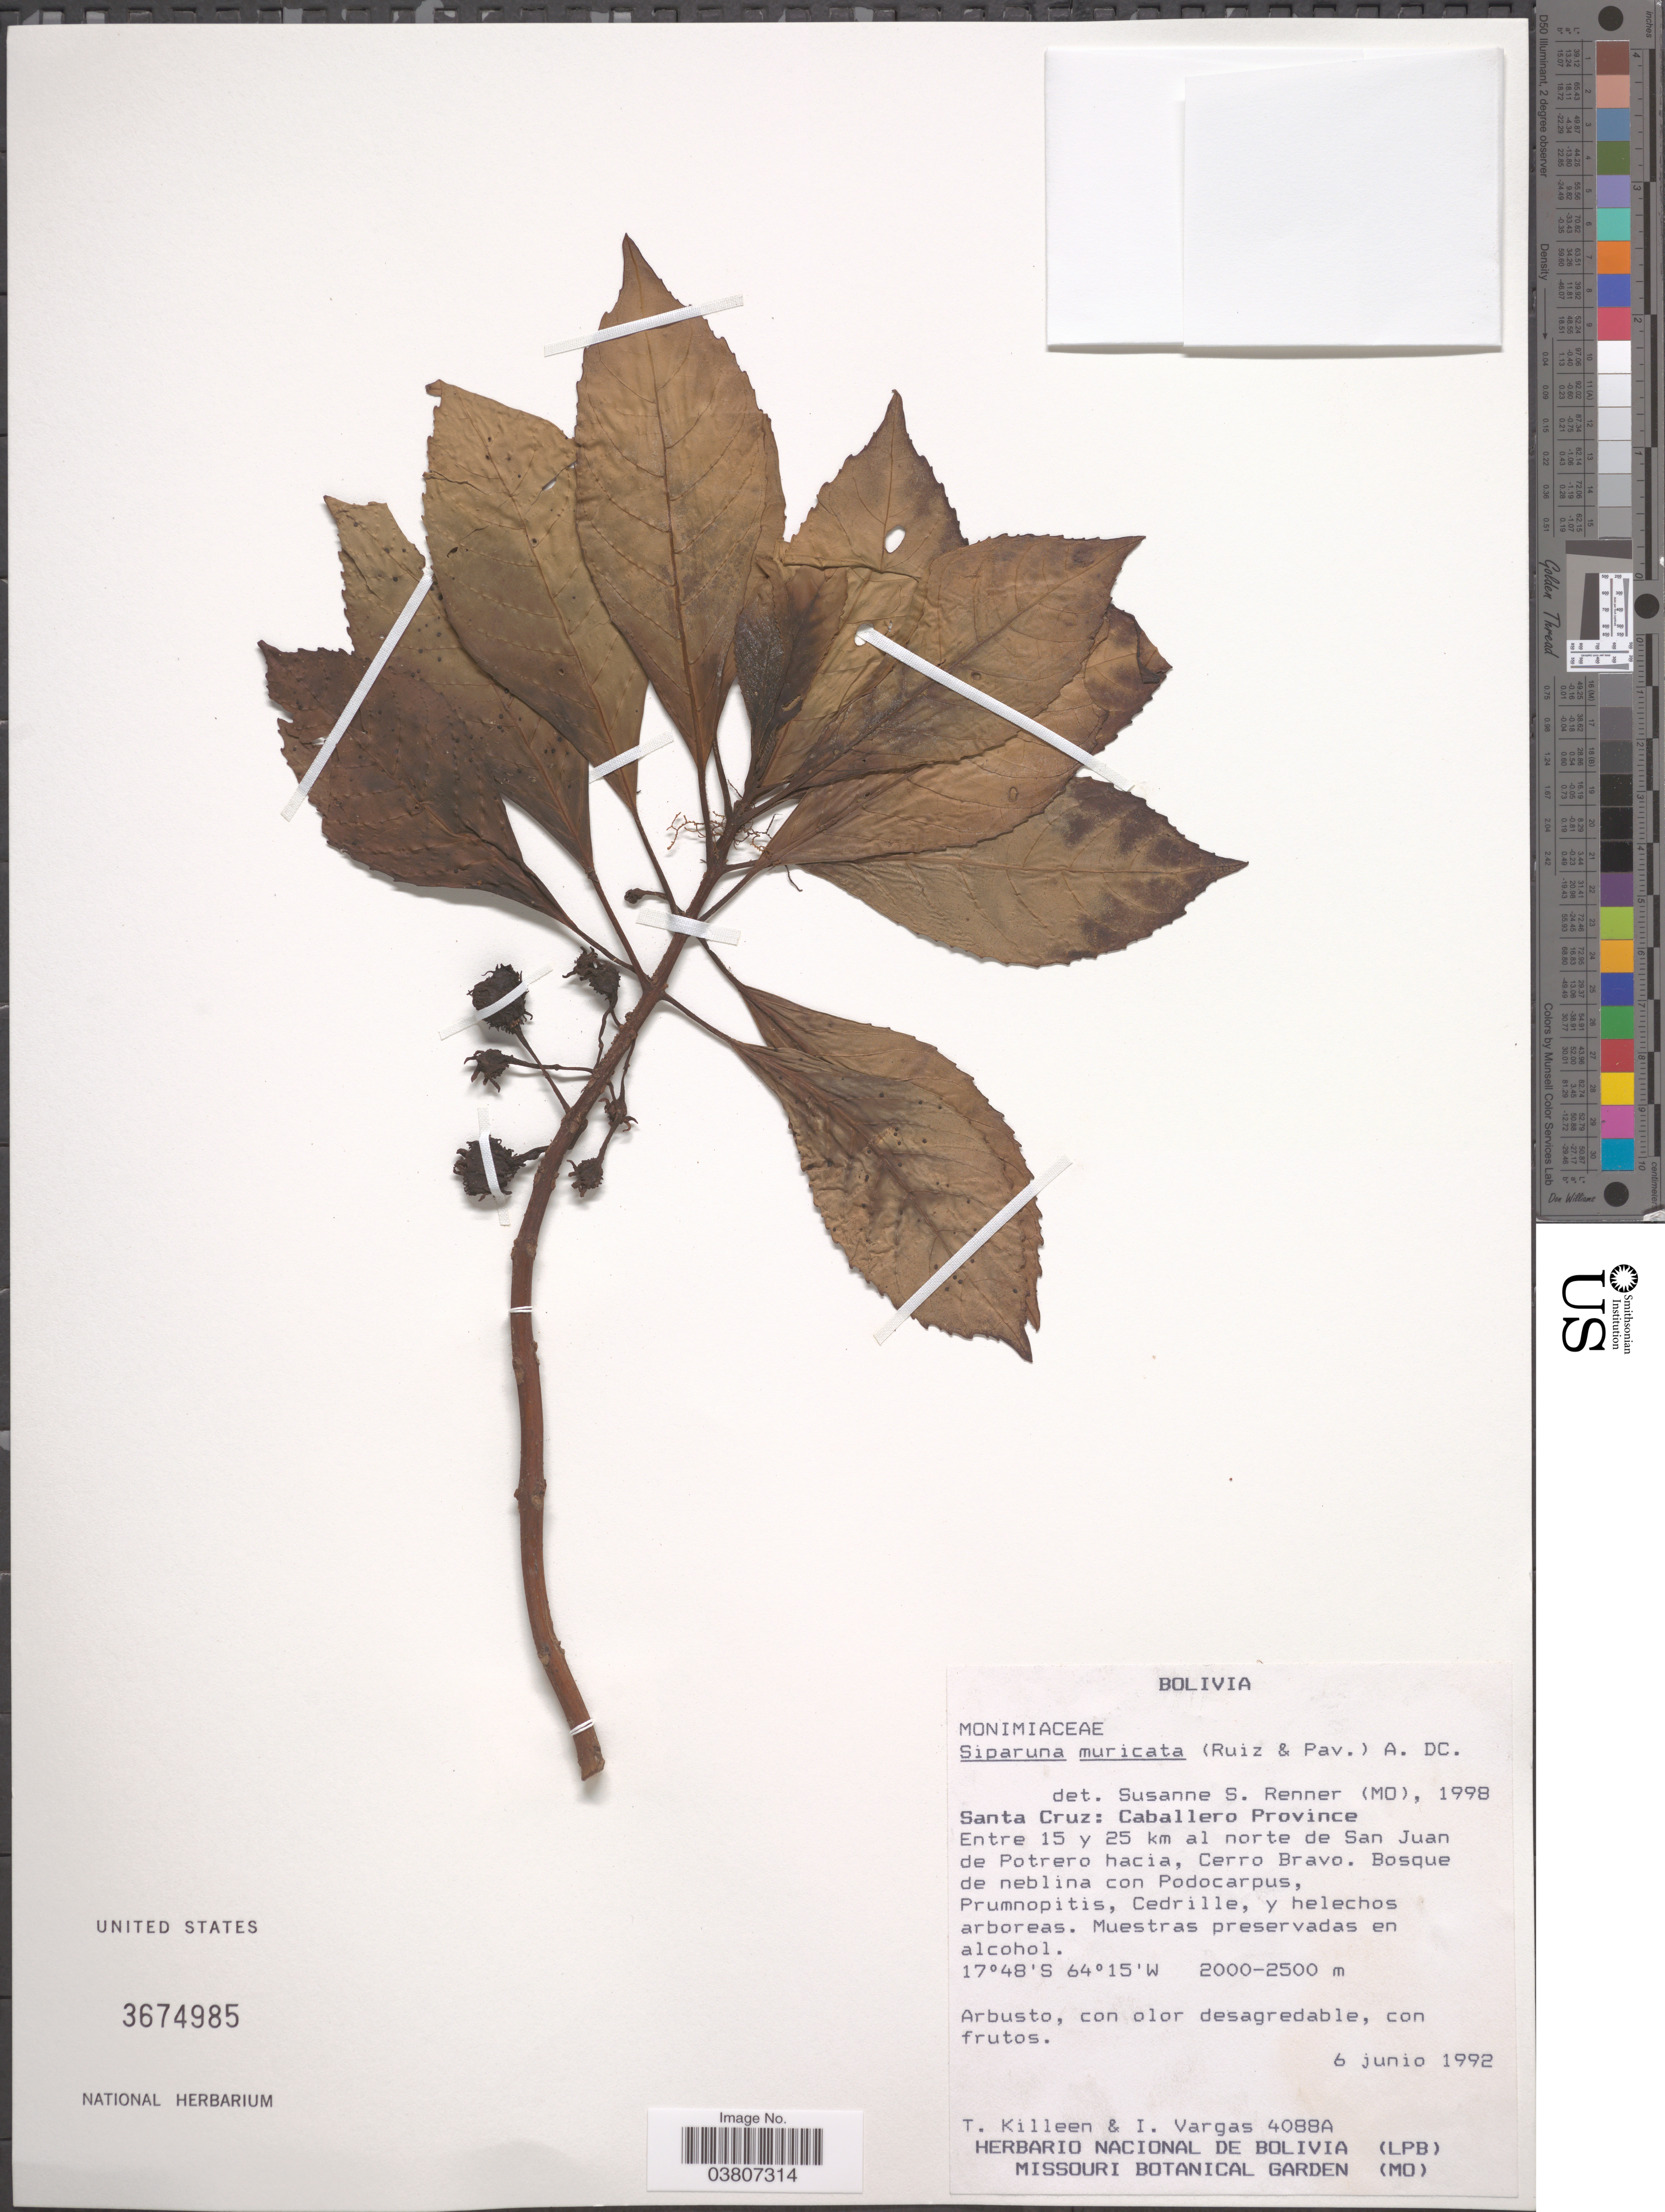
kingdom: Plantae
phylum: Tracheophyta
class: Magnoliopsida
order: Laurales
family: Siparunaceae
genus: Siparuna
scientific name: Siparuna muricata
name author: (Ruiz & Pav.) A. DC.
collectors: T. J. Killeen & I. Vargas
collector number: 4088A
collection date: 1992-06-06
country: Bolivia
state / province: Santa Cruz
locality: Caballero Province. Entre 15 y 25 km al norte de San Juan de Potrero hacia, Cerro Bravo.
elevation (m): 2000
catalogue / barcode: US 3674985